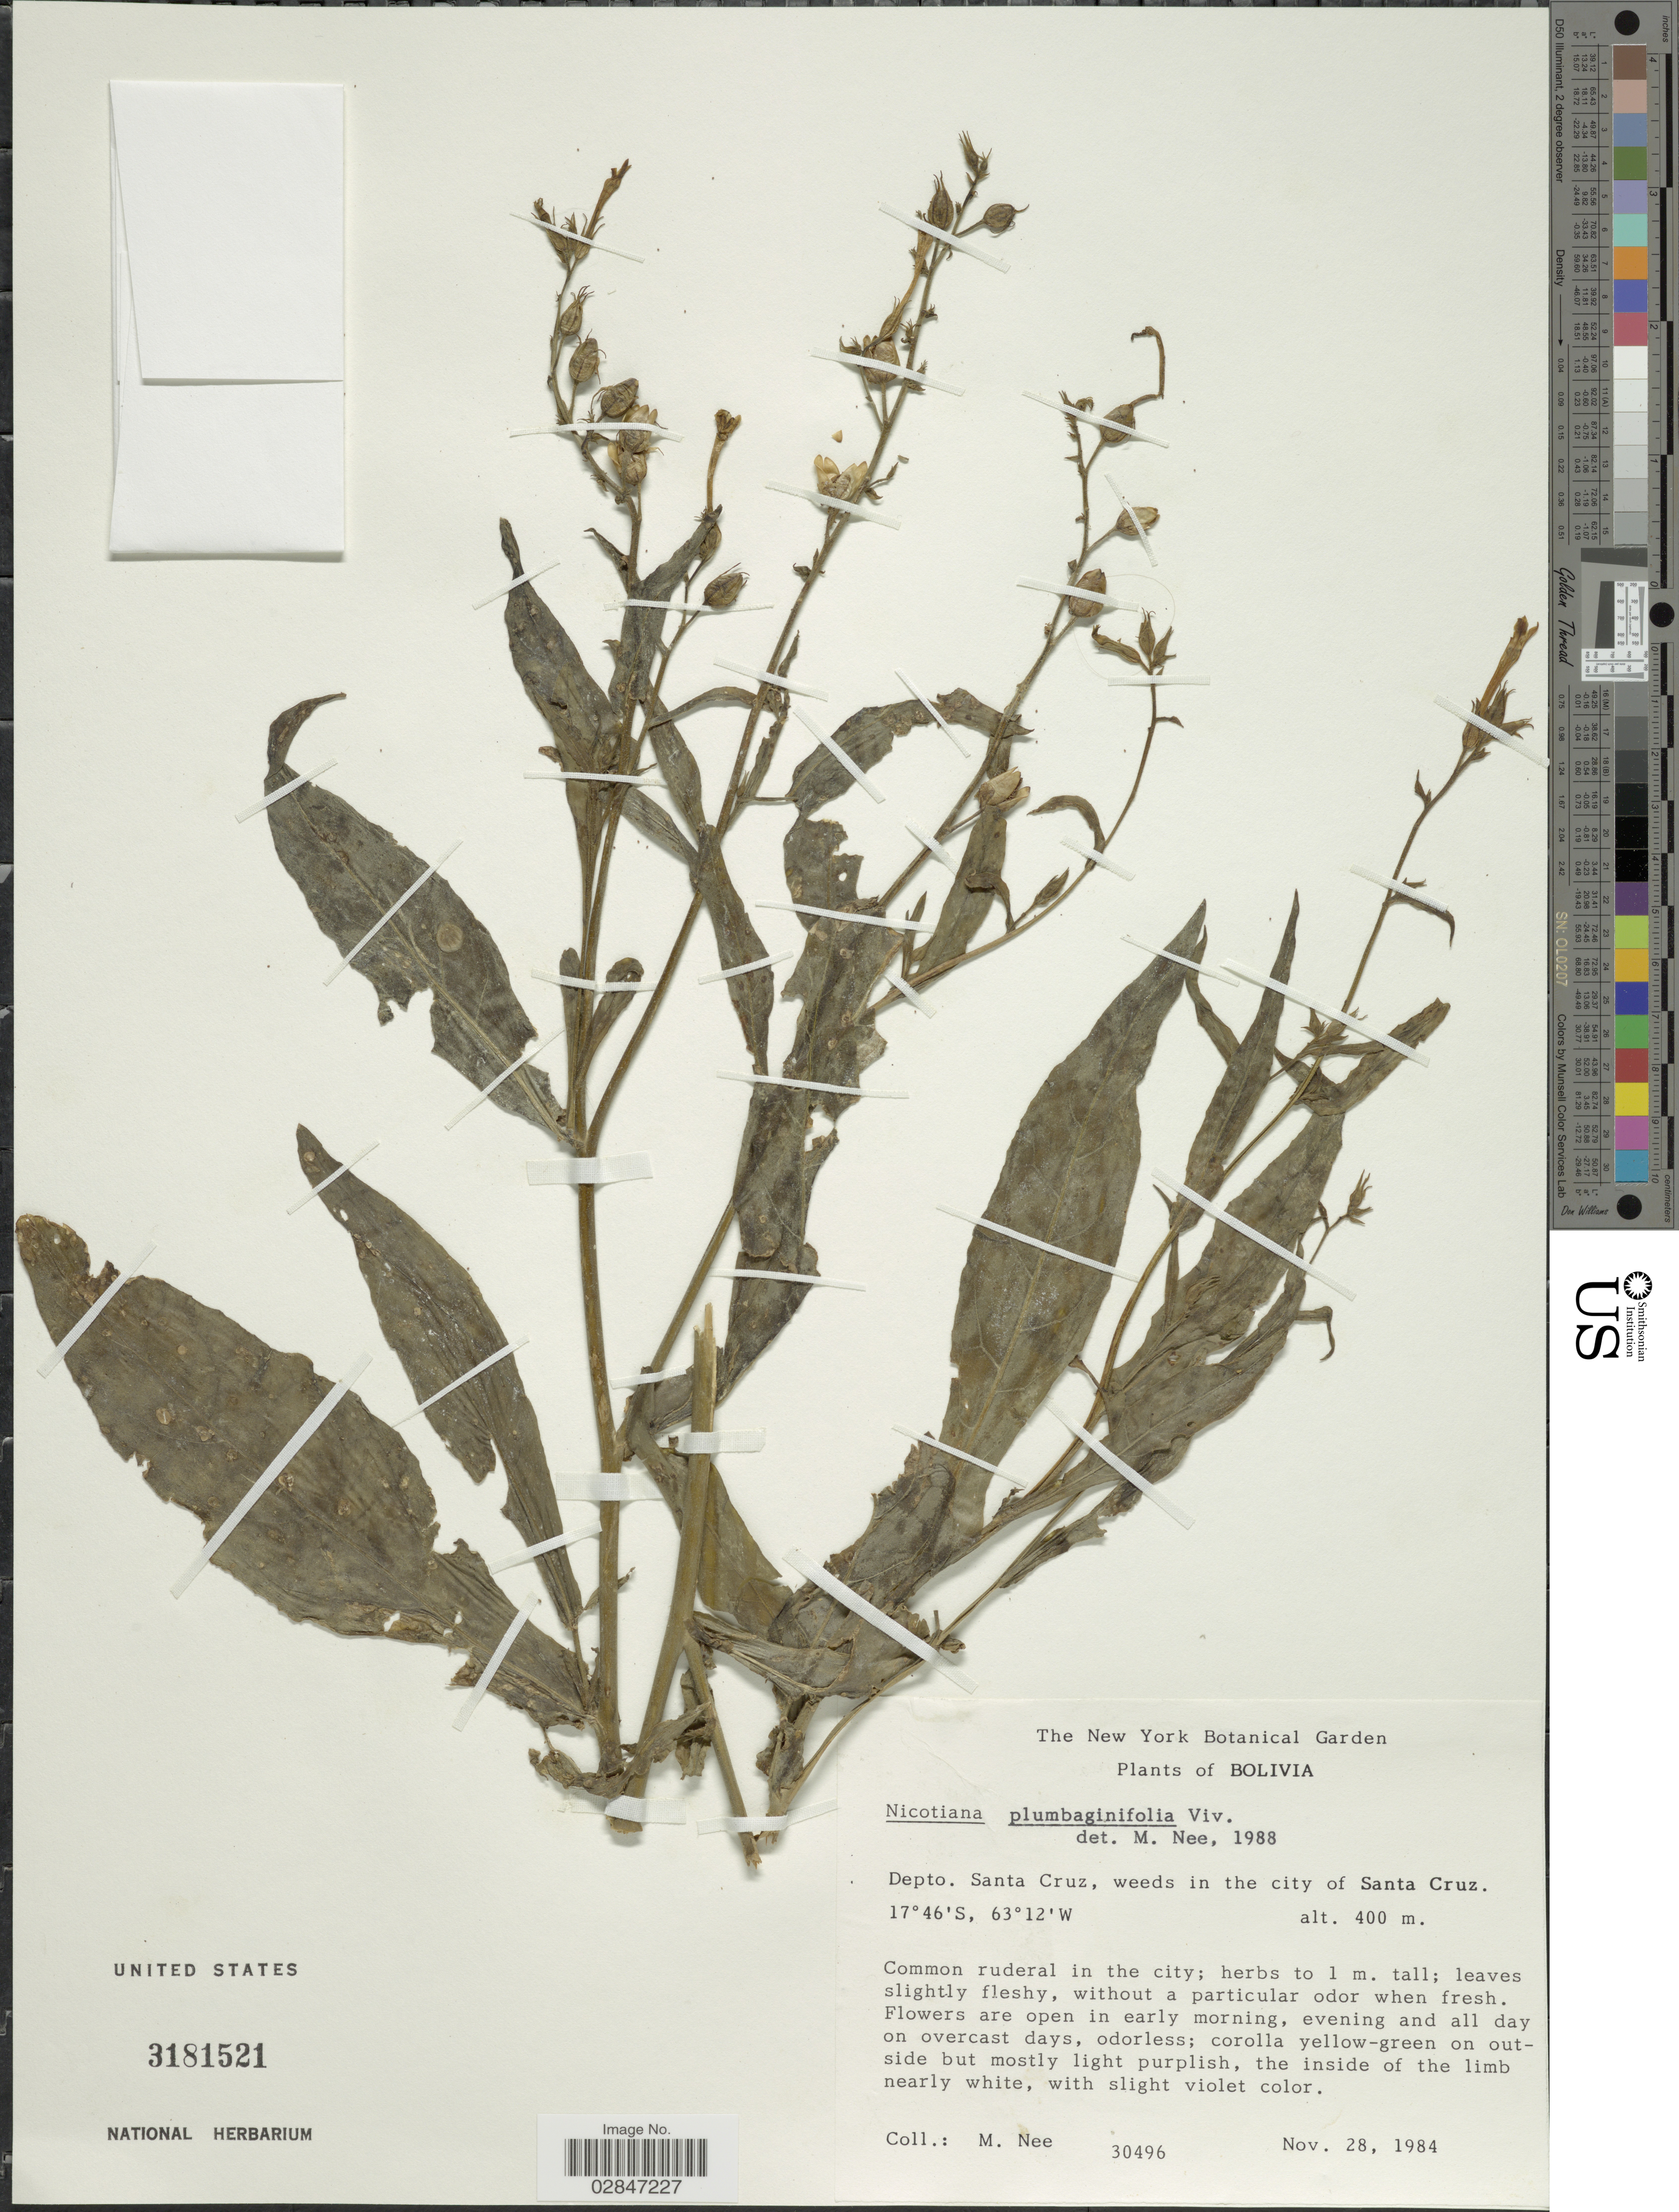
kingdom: Plantae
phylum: Tracheophyta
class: Magnoliopsida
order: Solanales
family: Solanaceae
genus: Nicotiana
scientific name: Nicotiana plumbaginifolia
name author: Viv.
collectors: M. Nee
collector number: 30496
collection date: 1984-11-28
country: Bolivia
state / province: Santa Cruz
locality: Depto. Santa Cruz, weeds in the city of Santa Cruz.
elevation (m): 400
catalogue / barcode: US 3181521